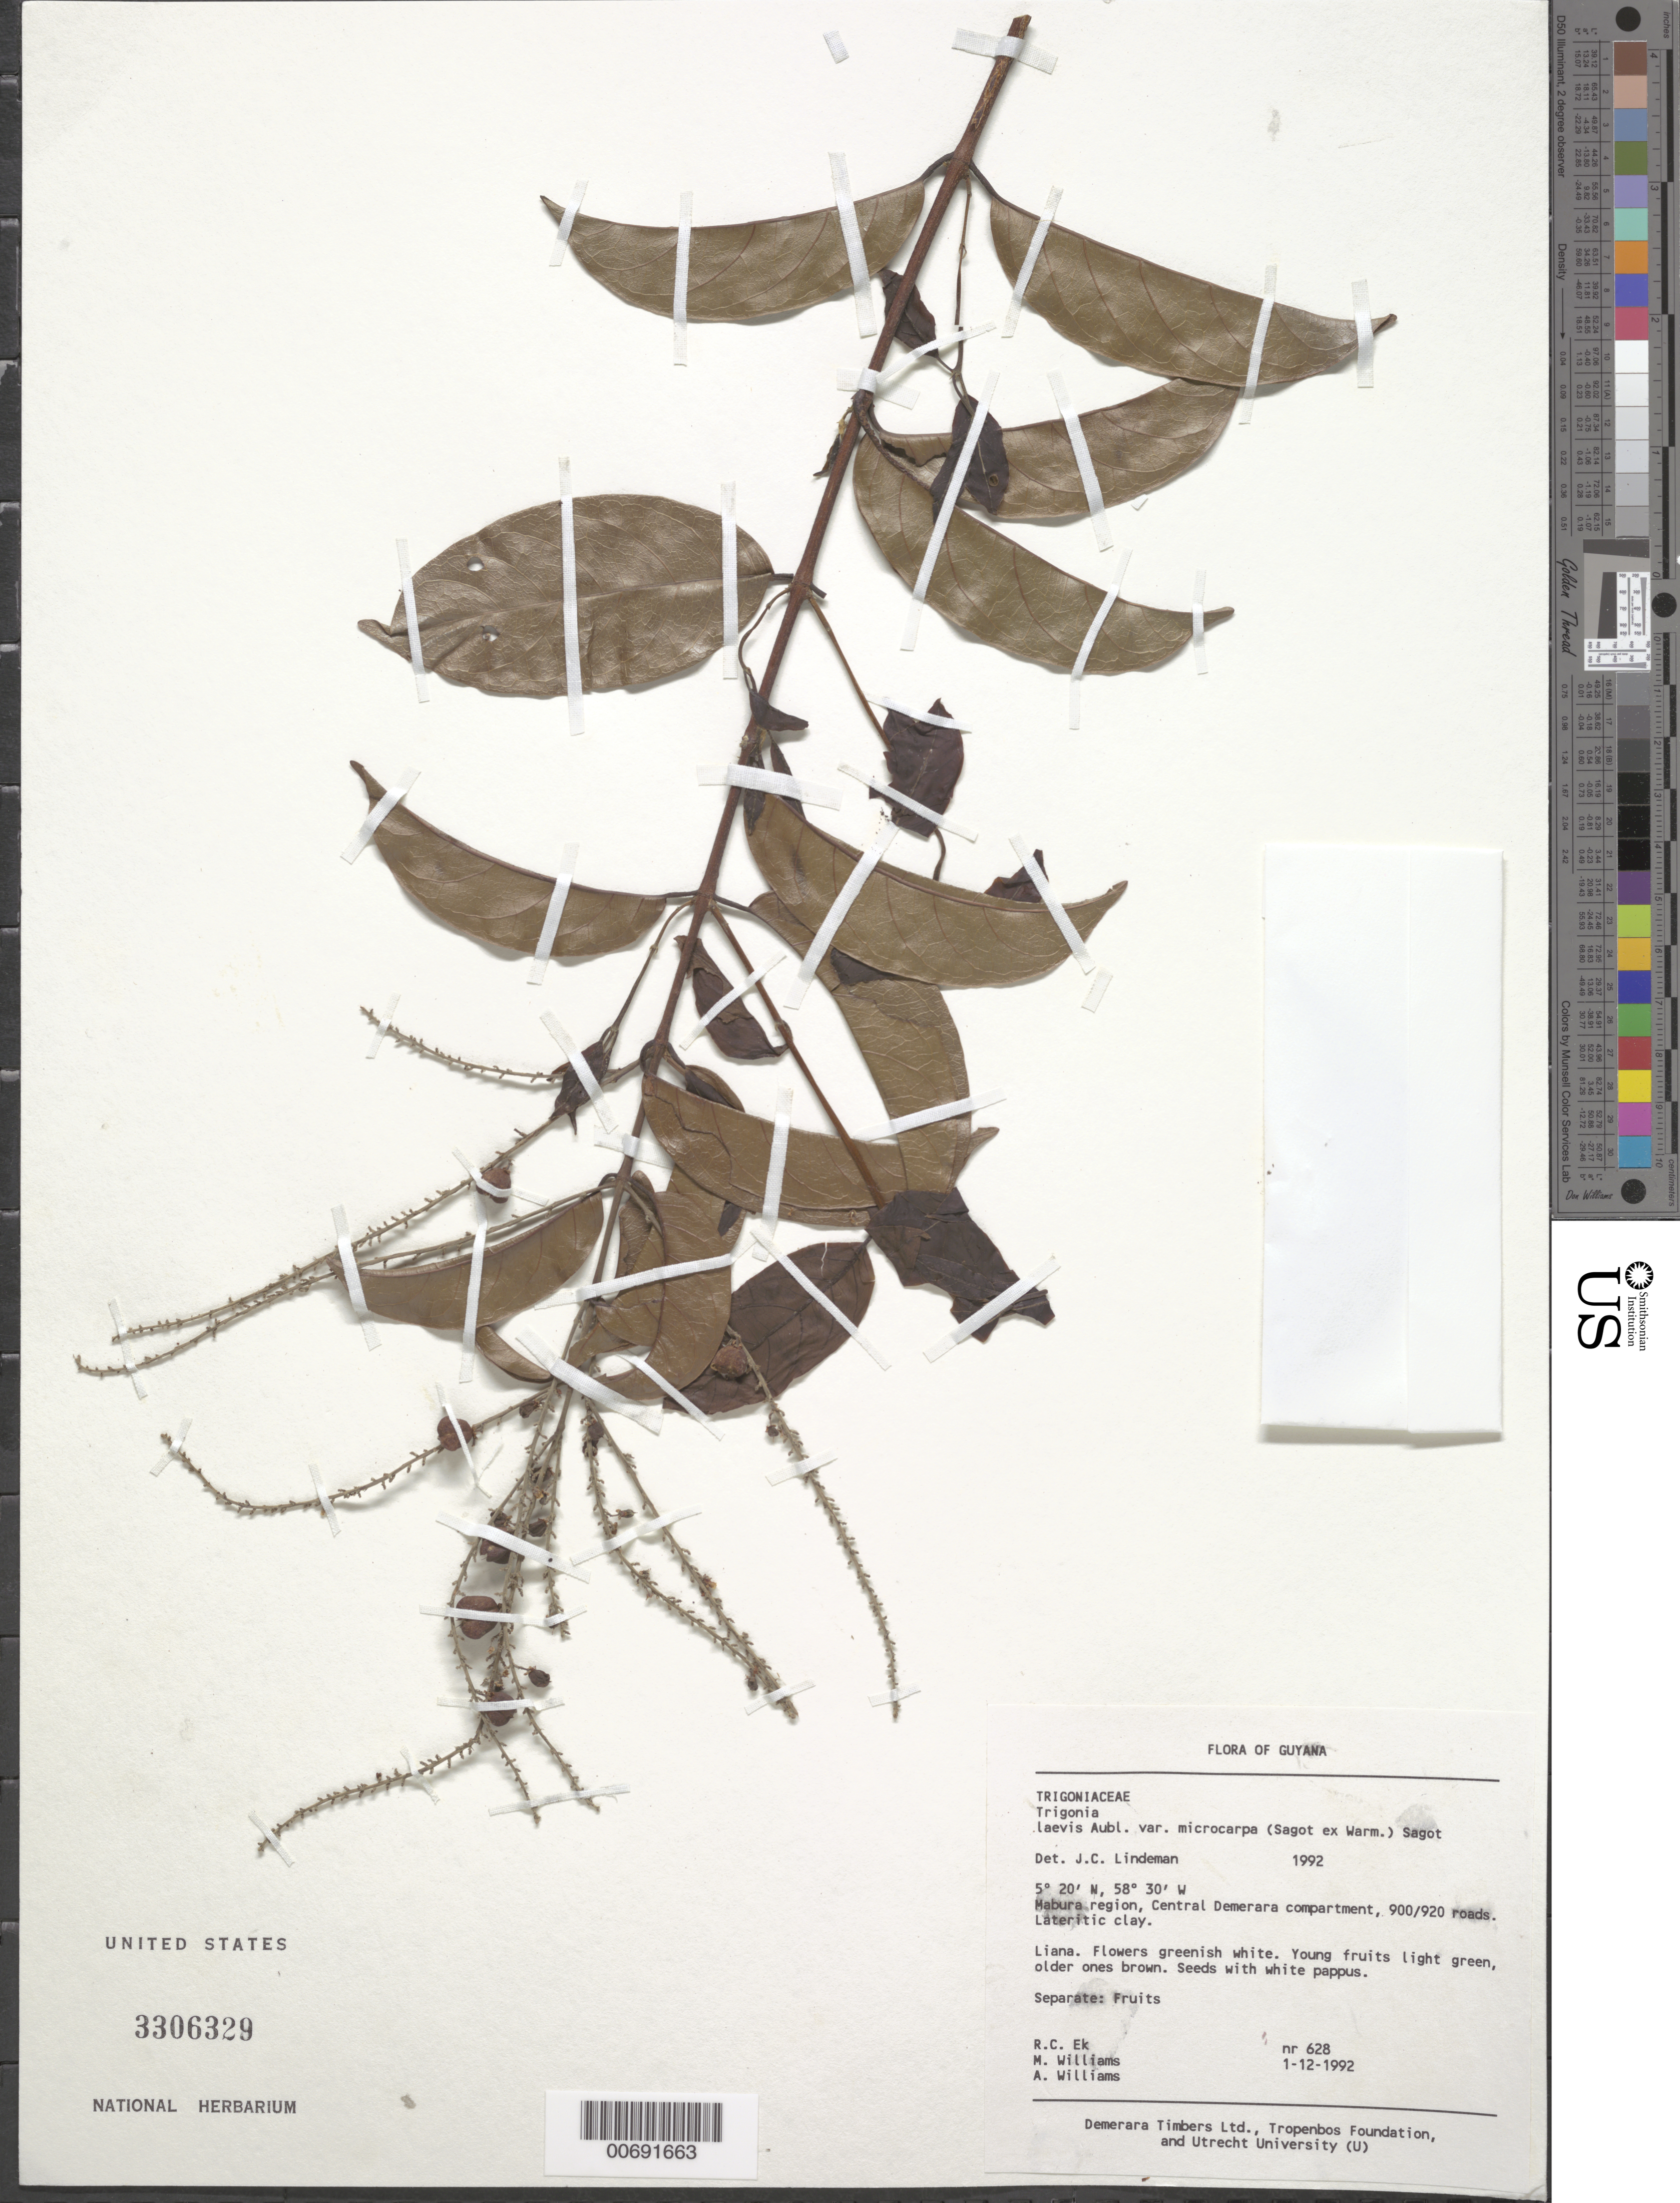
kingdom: Plantae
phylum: Tracheophyta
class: Magnoliopsida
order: Malpighiales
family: Trigoniaceae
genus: Trigonia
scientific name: Trigonia laevis var. microcarpa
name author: (Sagot ex Warm.) Sagot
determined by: Lindeman, J. C.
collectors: R. C. Ek, M. Williams & A. Williams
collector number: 628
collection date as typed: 1-Dec-92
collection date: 1992-12-01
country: Guyana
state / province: U. Demerara-Berbice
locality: Mabura region, Central Demerara compartment, 900/920 roads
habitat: Lateritic clay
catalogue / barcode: US 3306329